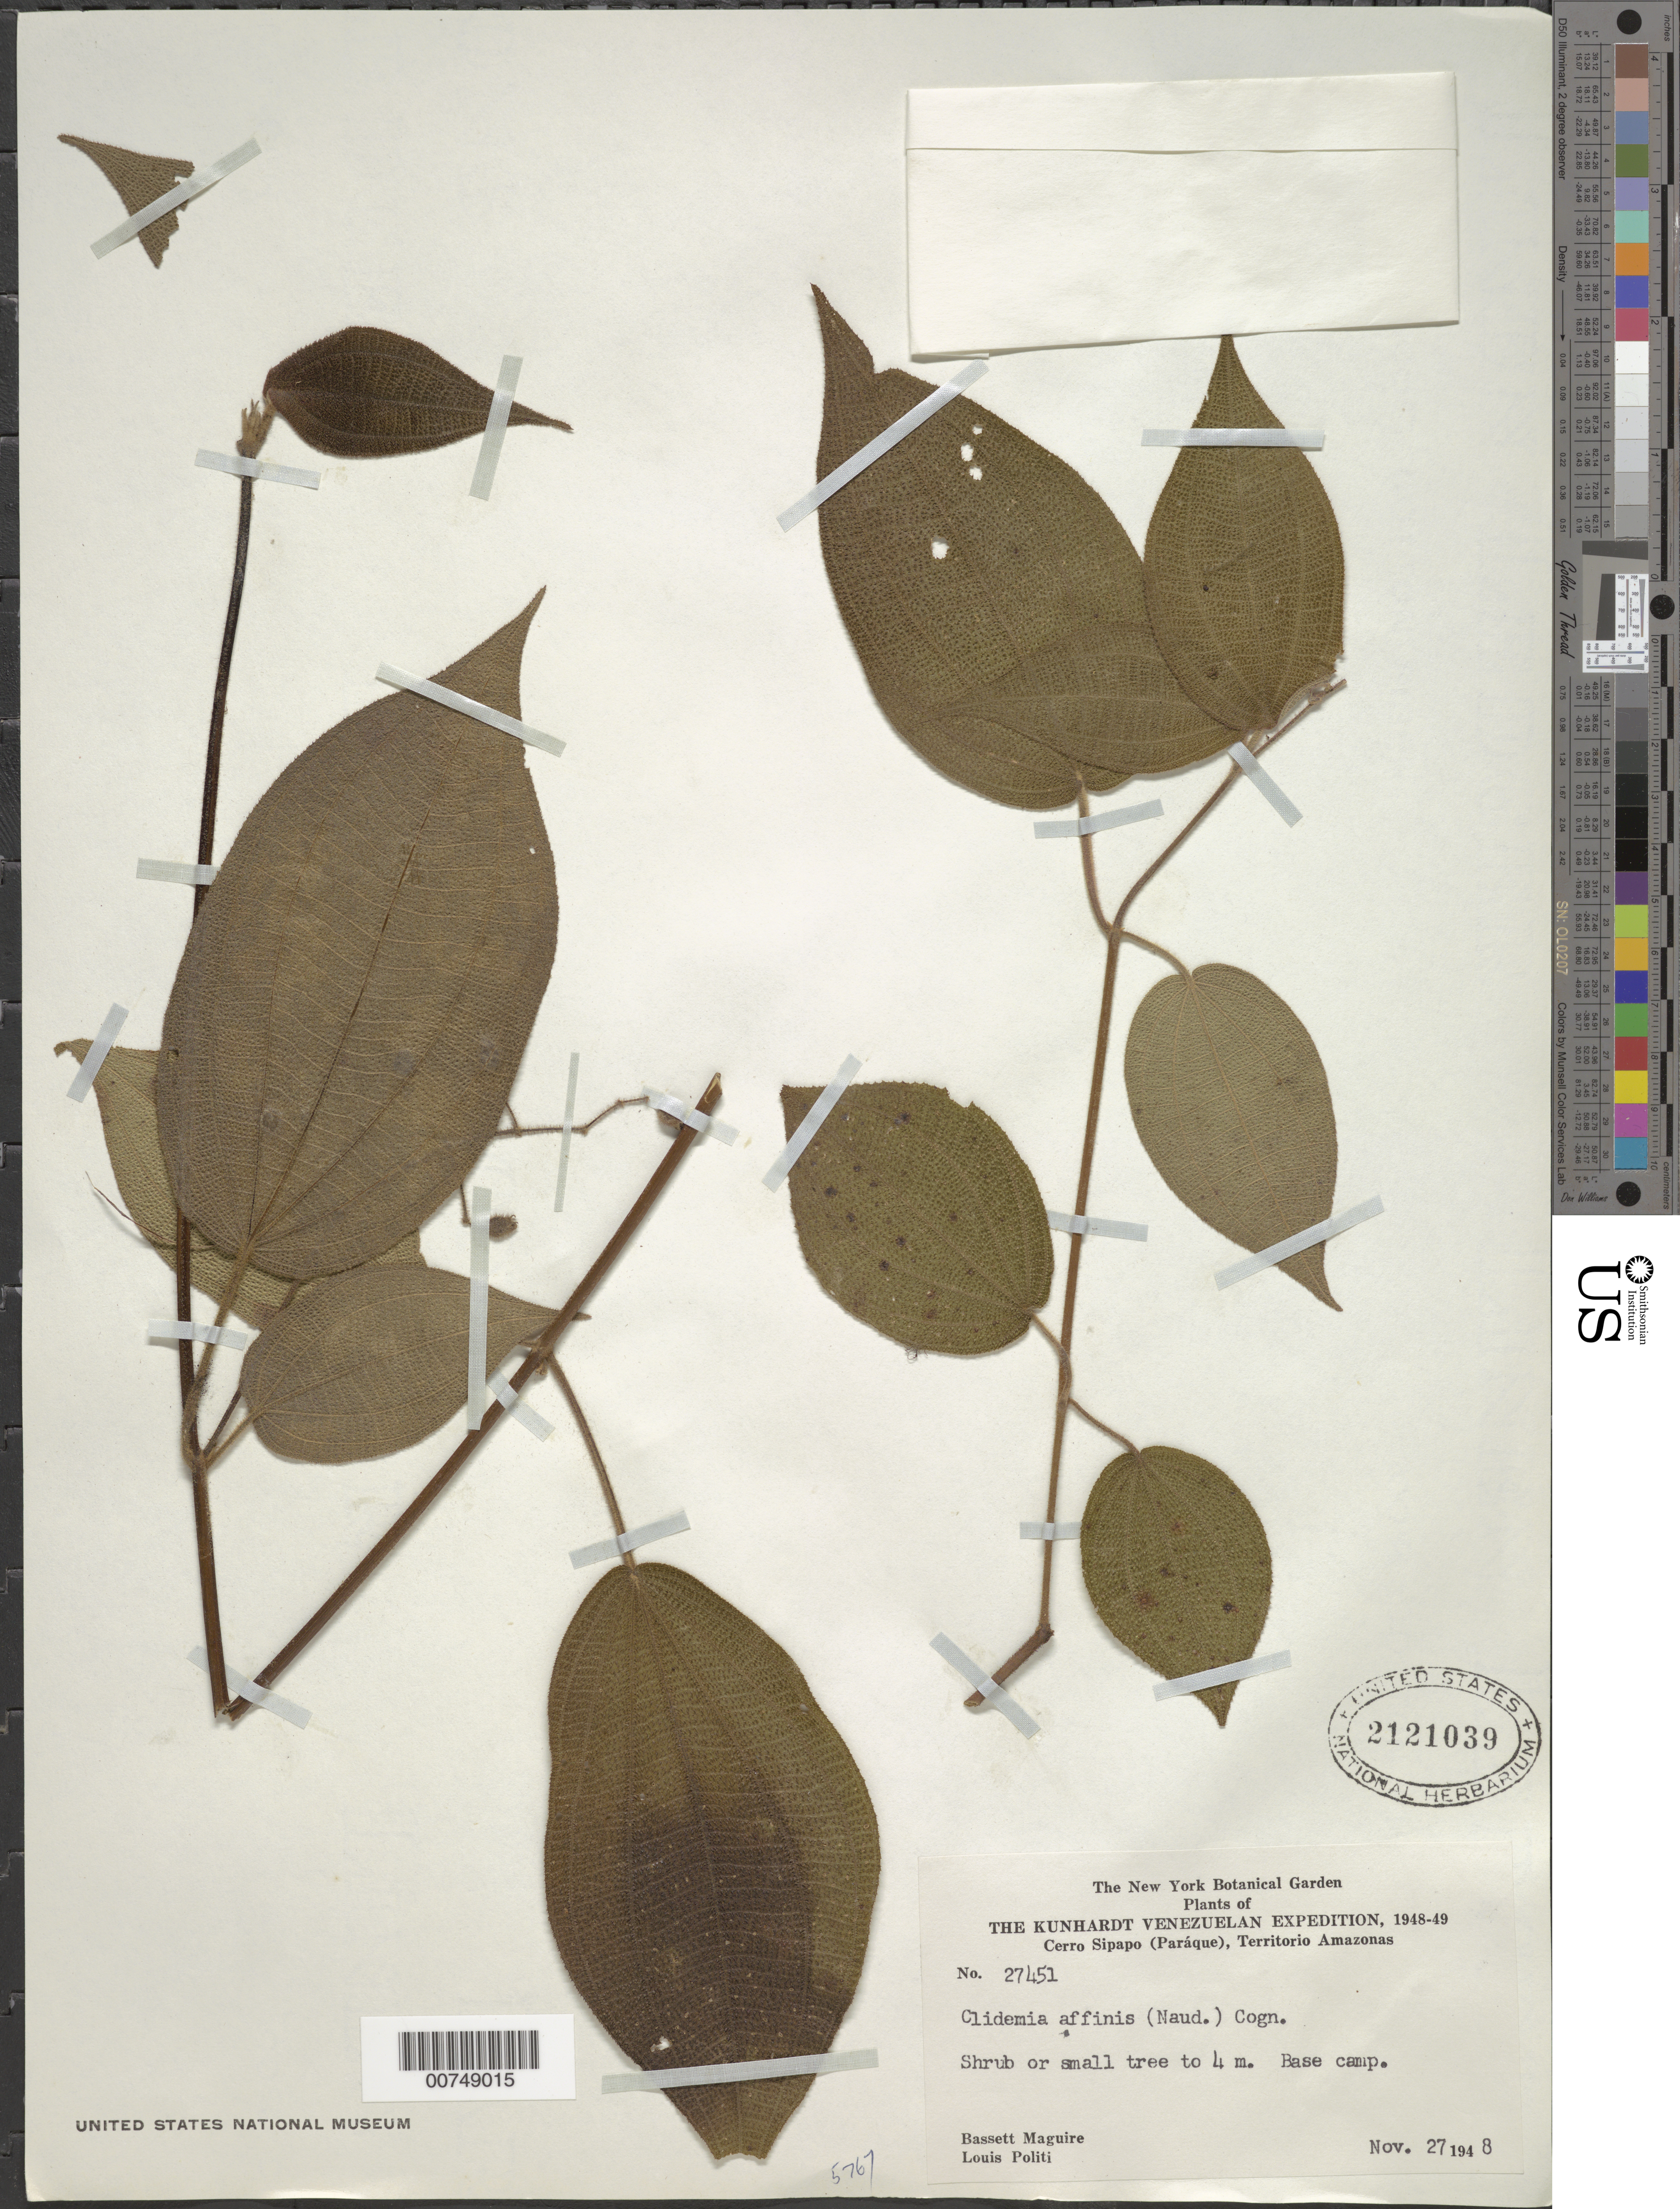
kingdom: Plantae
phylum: Tracheophyta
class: Magnoliopsida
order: Myrtales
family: Melastomataceae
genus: Clidemia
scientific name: Clidemia affinis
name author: (Naudin) Cogn.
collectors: B. Maguire & L. Politi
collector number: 27451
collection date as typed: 27-Nov-48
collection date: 1948-11-27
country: Venezuela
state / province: Amazonas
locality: Cerro Sipapo (Paráque), base camp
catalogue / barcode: US 2121039